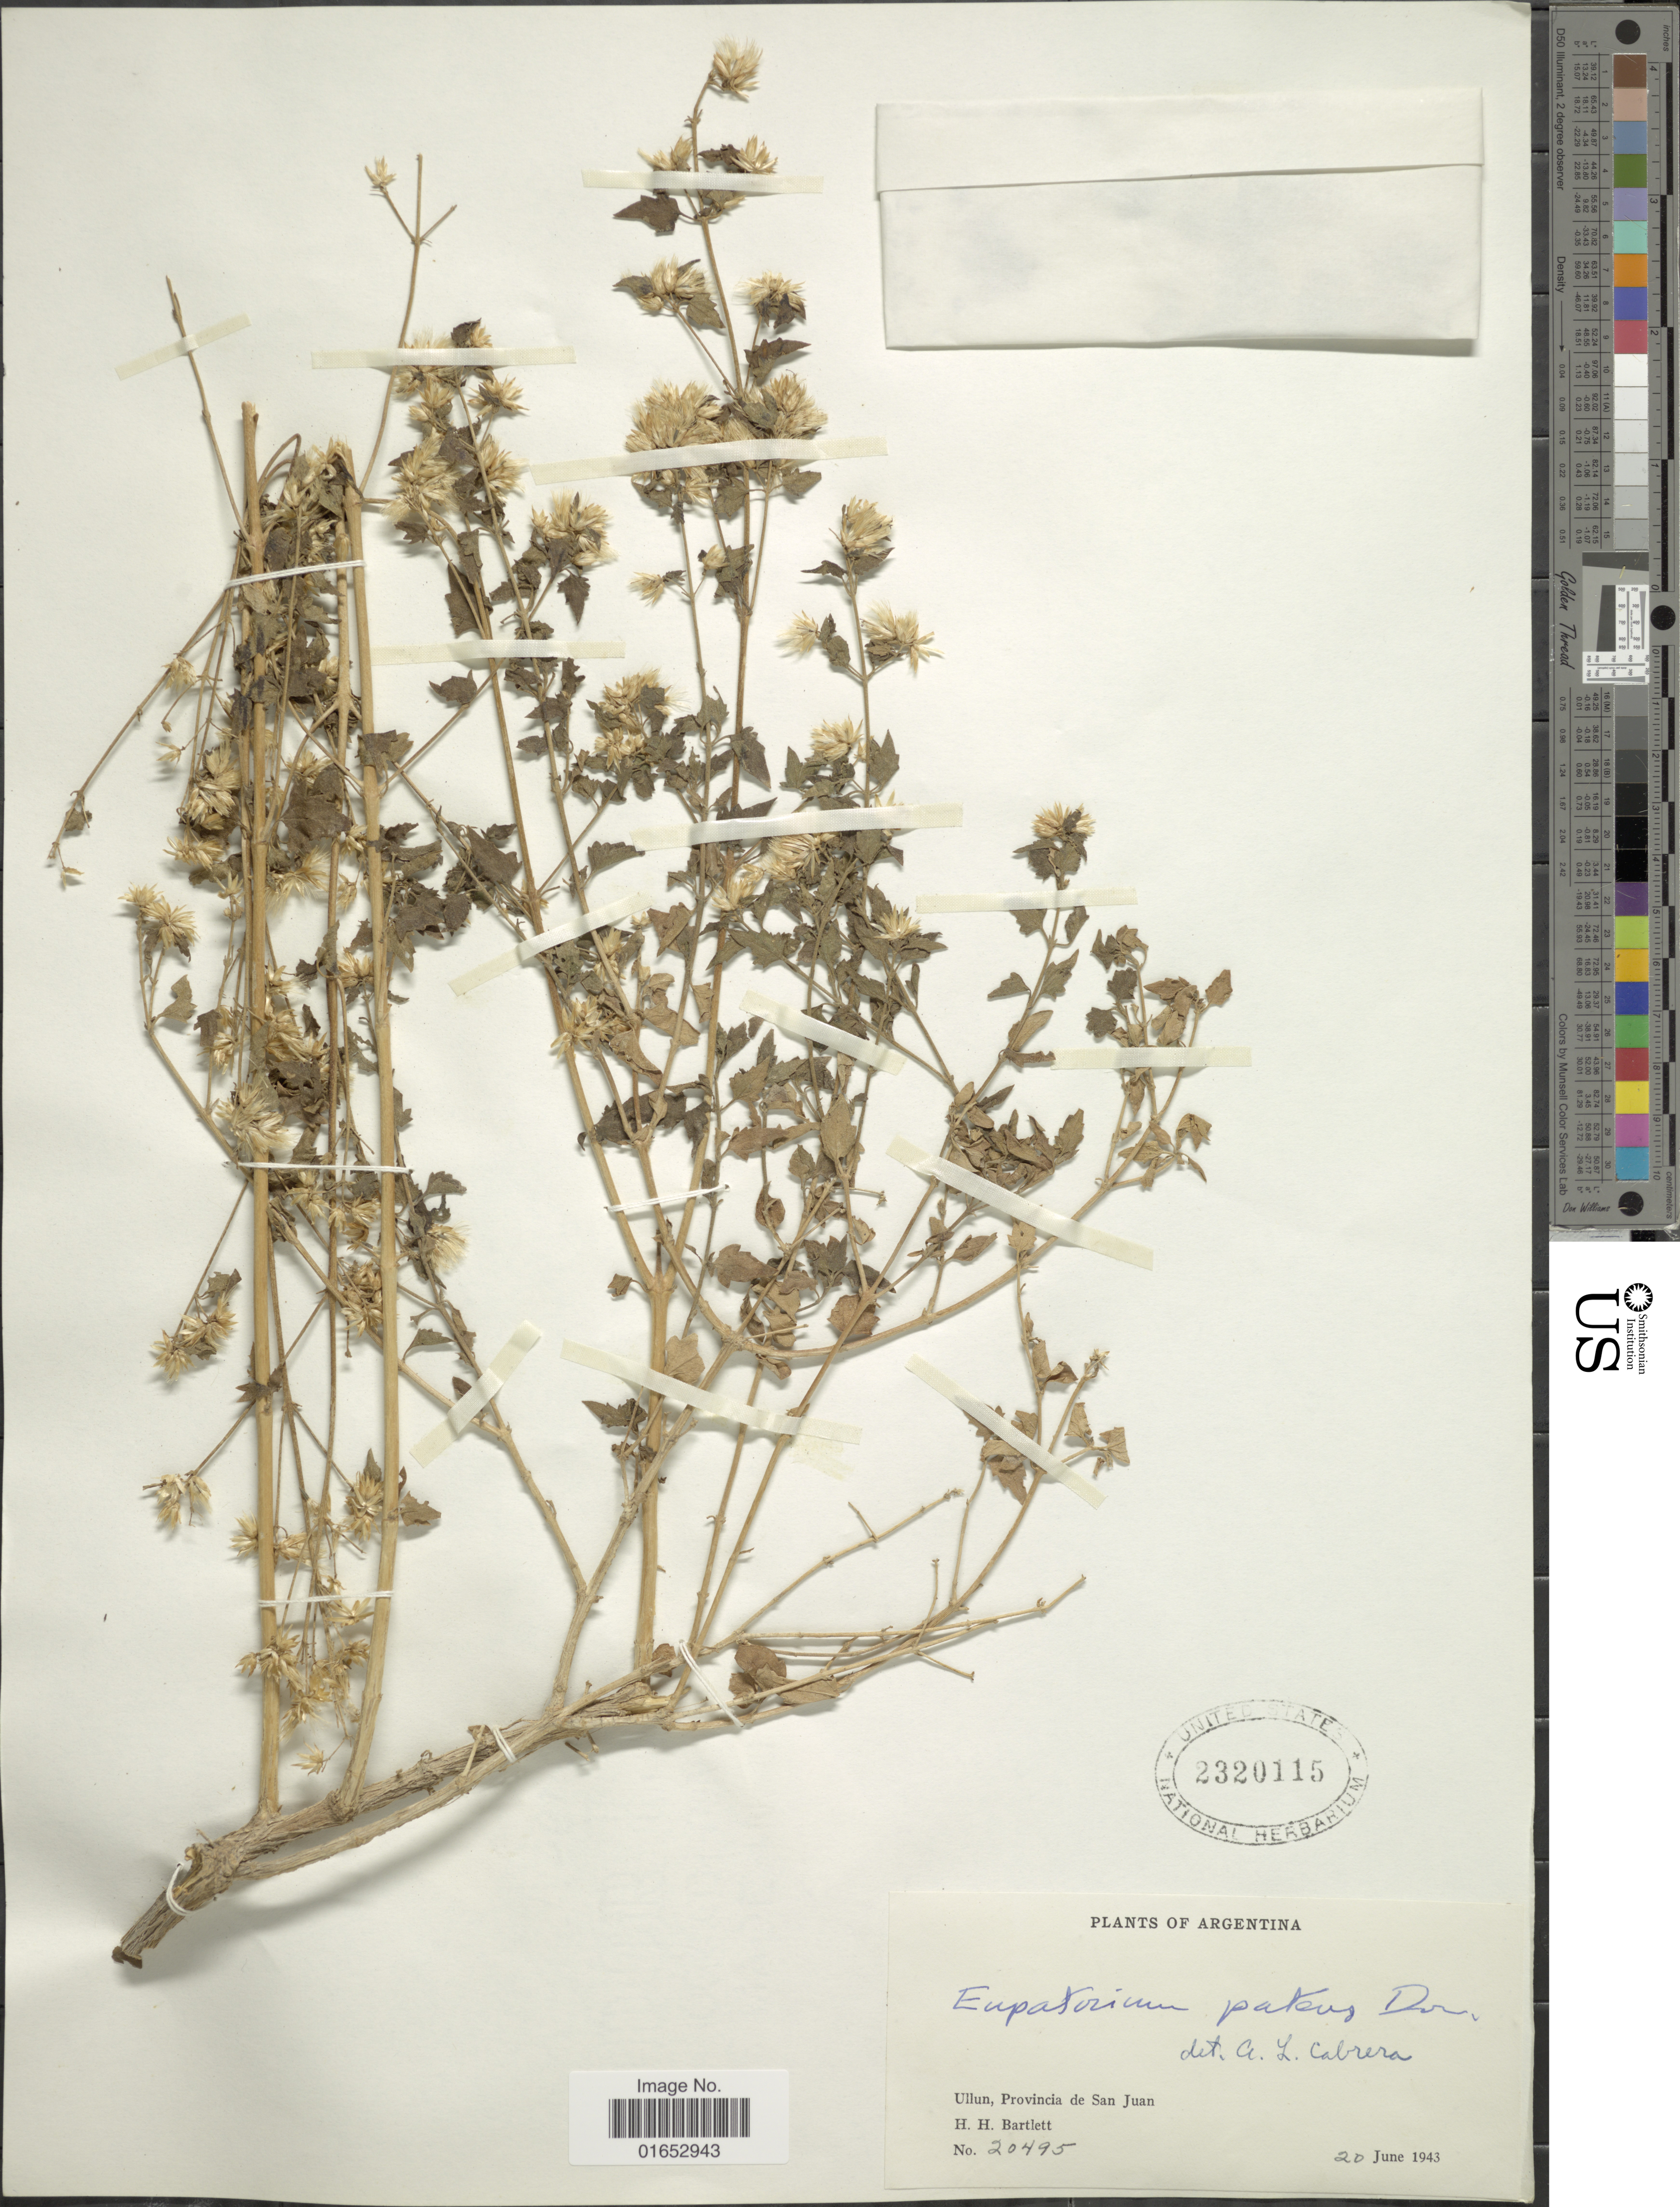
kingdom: Plantae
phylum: Tracheophyta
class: Magnoliopsida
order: Asterales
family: Asteraceae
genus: Austrobrickellia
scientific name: Austrobrickellia patens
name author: (D. Don ex Hook. & Arn.) R.M. King & H. Rob.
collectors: H. H. Bartlett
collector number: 20495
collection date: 1943-06-20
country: Argentina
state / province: San Juan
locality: Ullun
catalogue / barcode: US 2320115